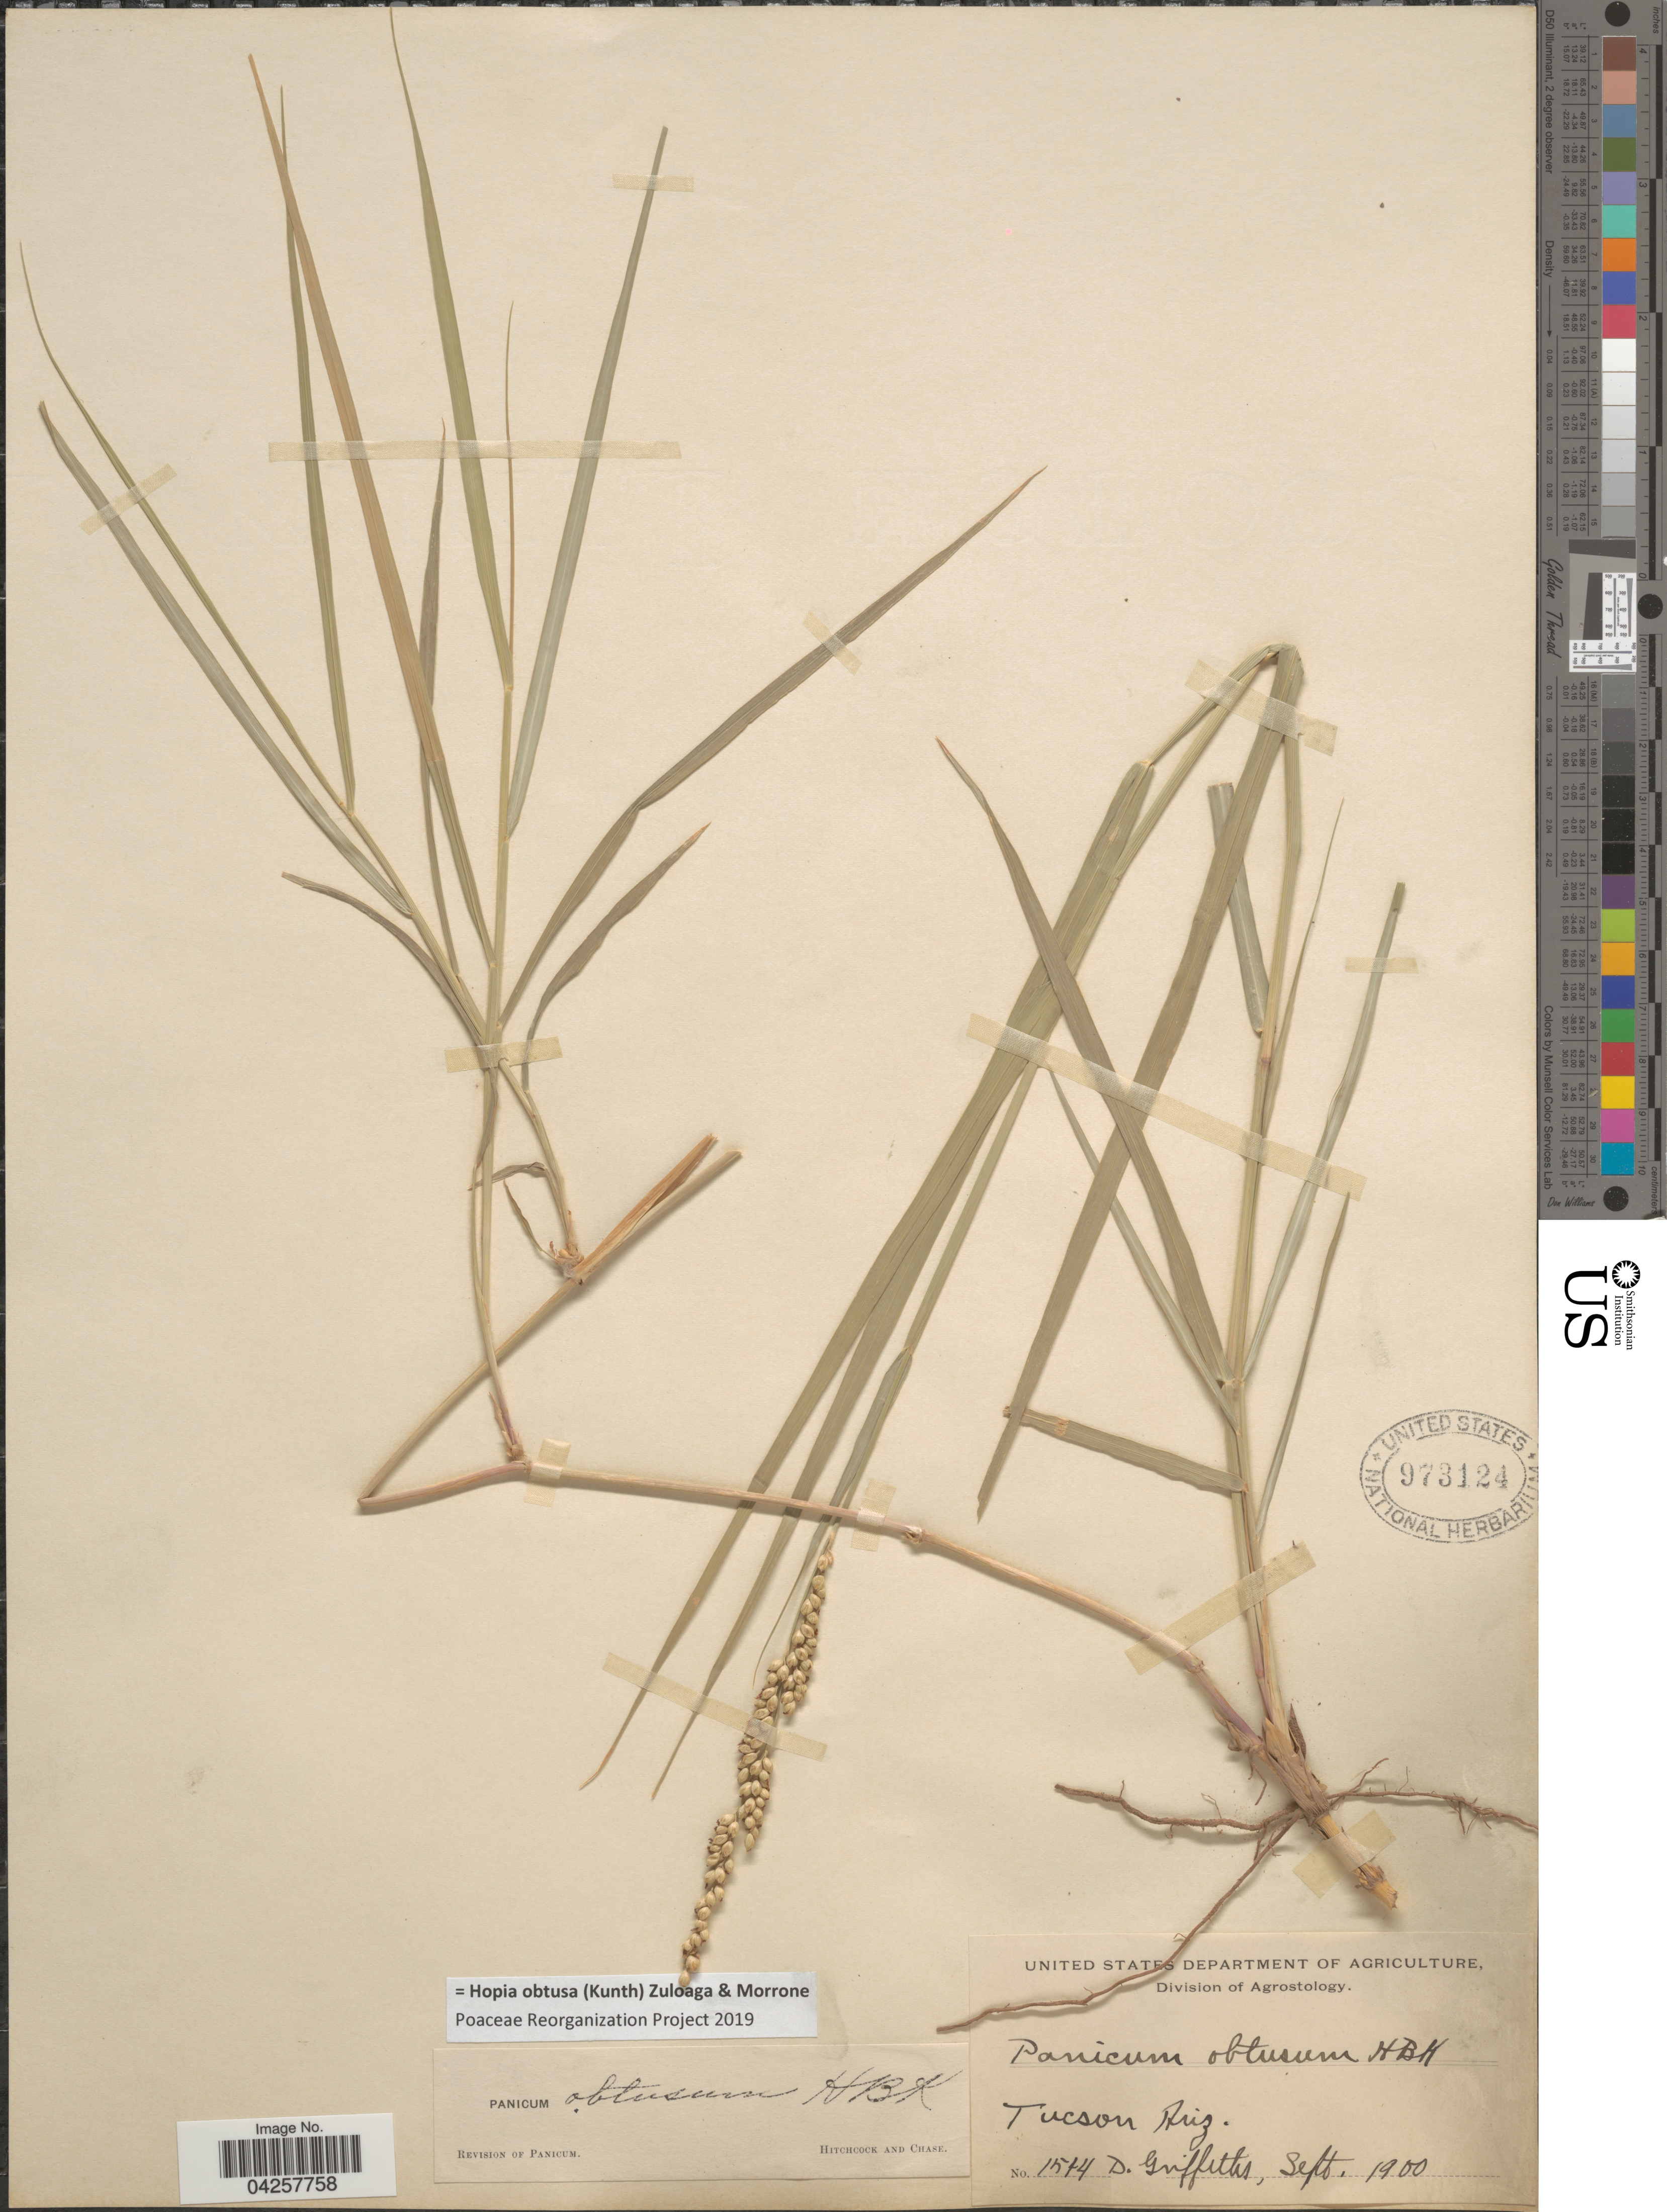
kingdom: Plantae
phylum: Tracheophyta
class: Liliopsida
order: Poales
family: Poaceae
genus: Hopia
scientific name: Hopia obtusa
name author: (Kunth) Zuloaga & Morrone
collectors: D. Griffiths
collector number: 1514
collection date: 1900-09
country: United States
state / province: Arizona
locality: Tucson.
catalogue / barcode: US 973124